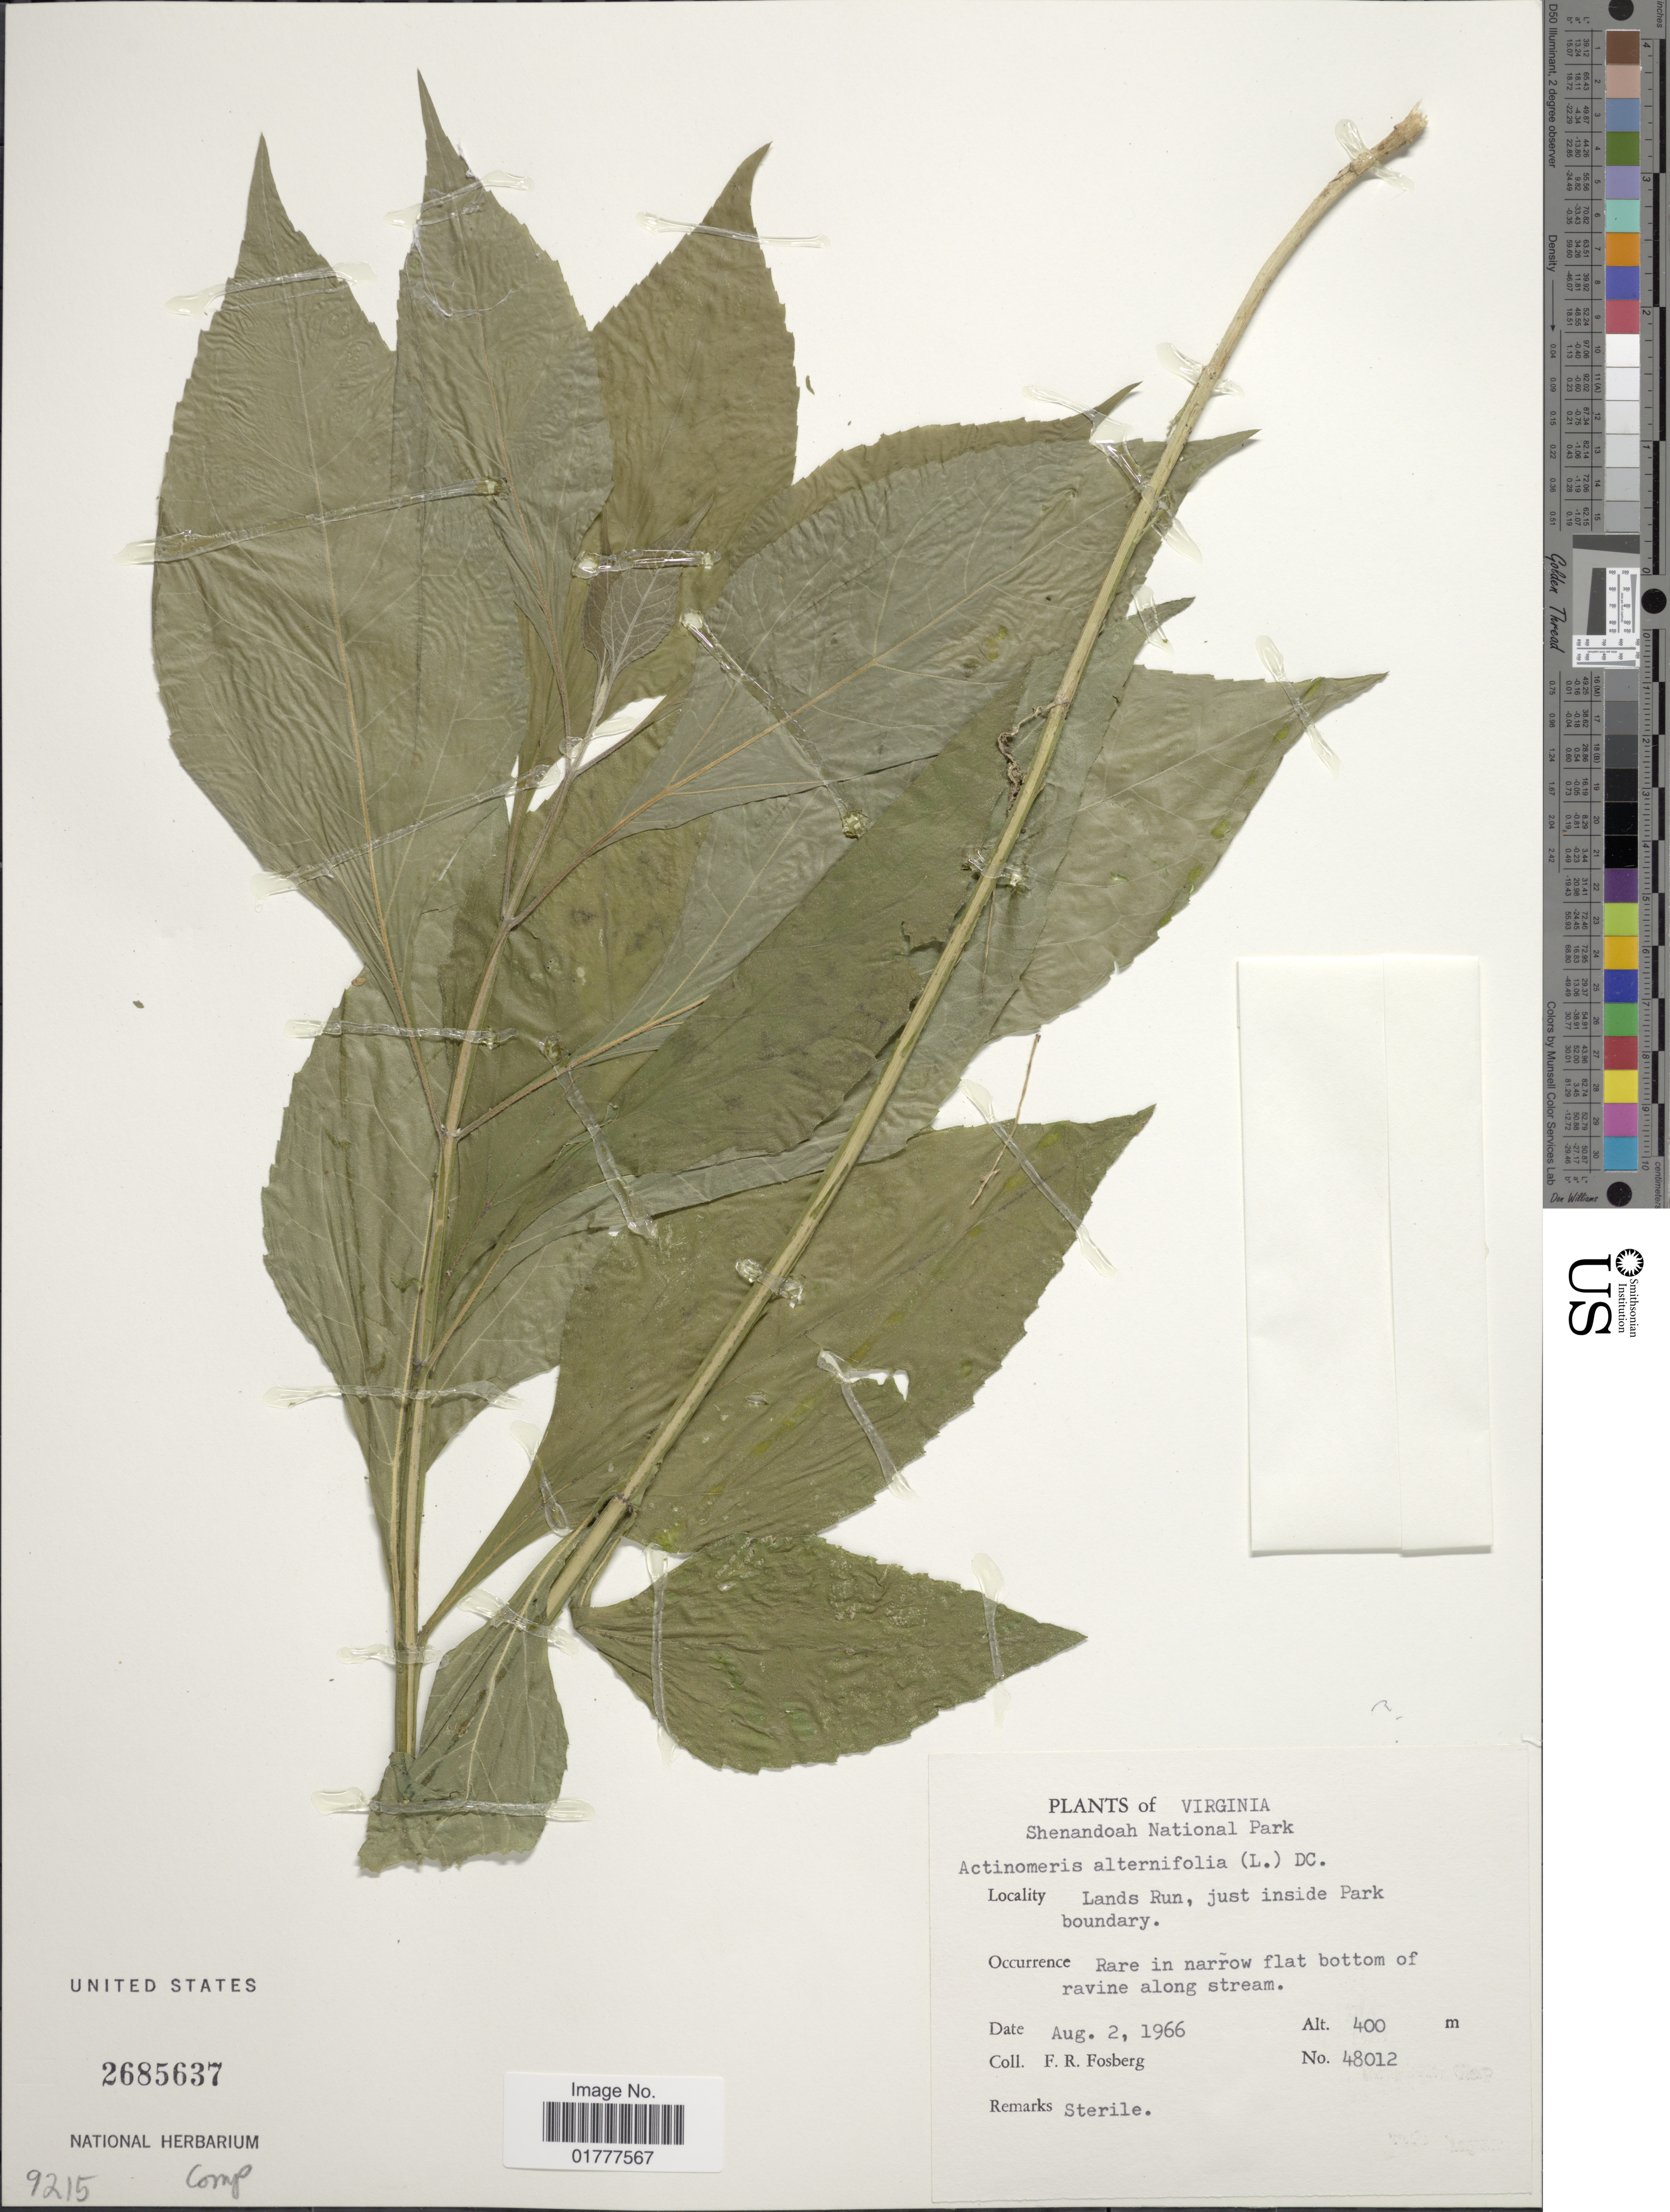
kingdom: Plantae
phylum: Tracheophyta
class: Magnoliopsida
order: Asterales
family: Asteraceae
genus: Actinomeris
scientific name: Actinomeris alternifolia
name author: (L.) DC.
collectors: F. R. Fosberg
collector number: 48012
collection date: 1966-08-02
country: United States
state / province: Virginia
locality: Shenandoah National Park, Lands Run, just inside Park boundary.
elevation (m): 400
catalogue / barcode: US 2685637